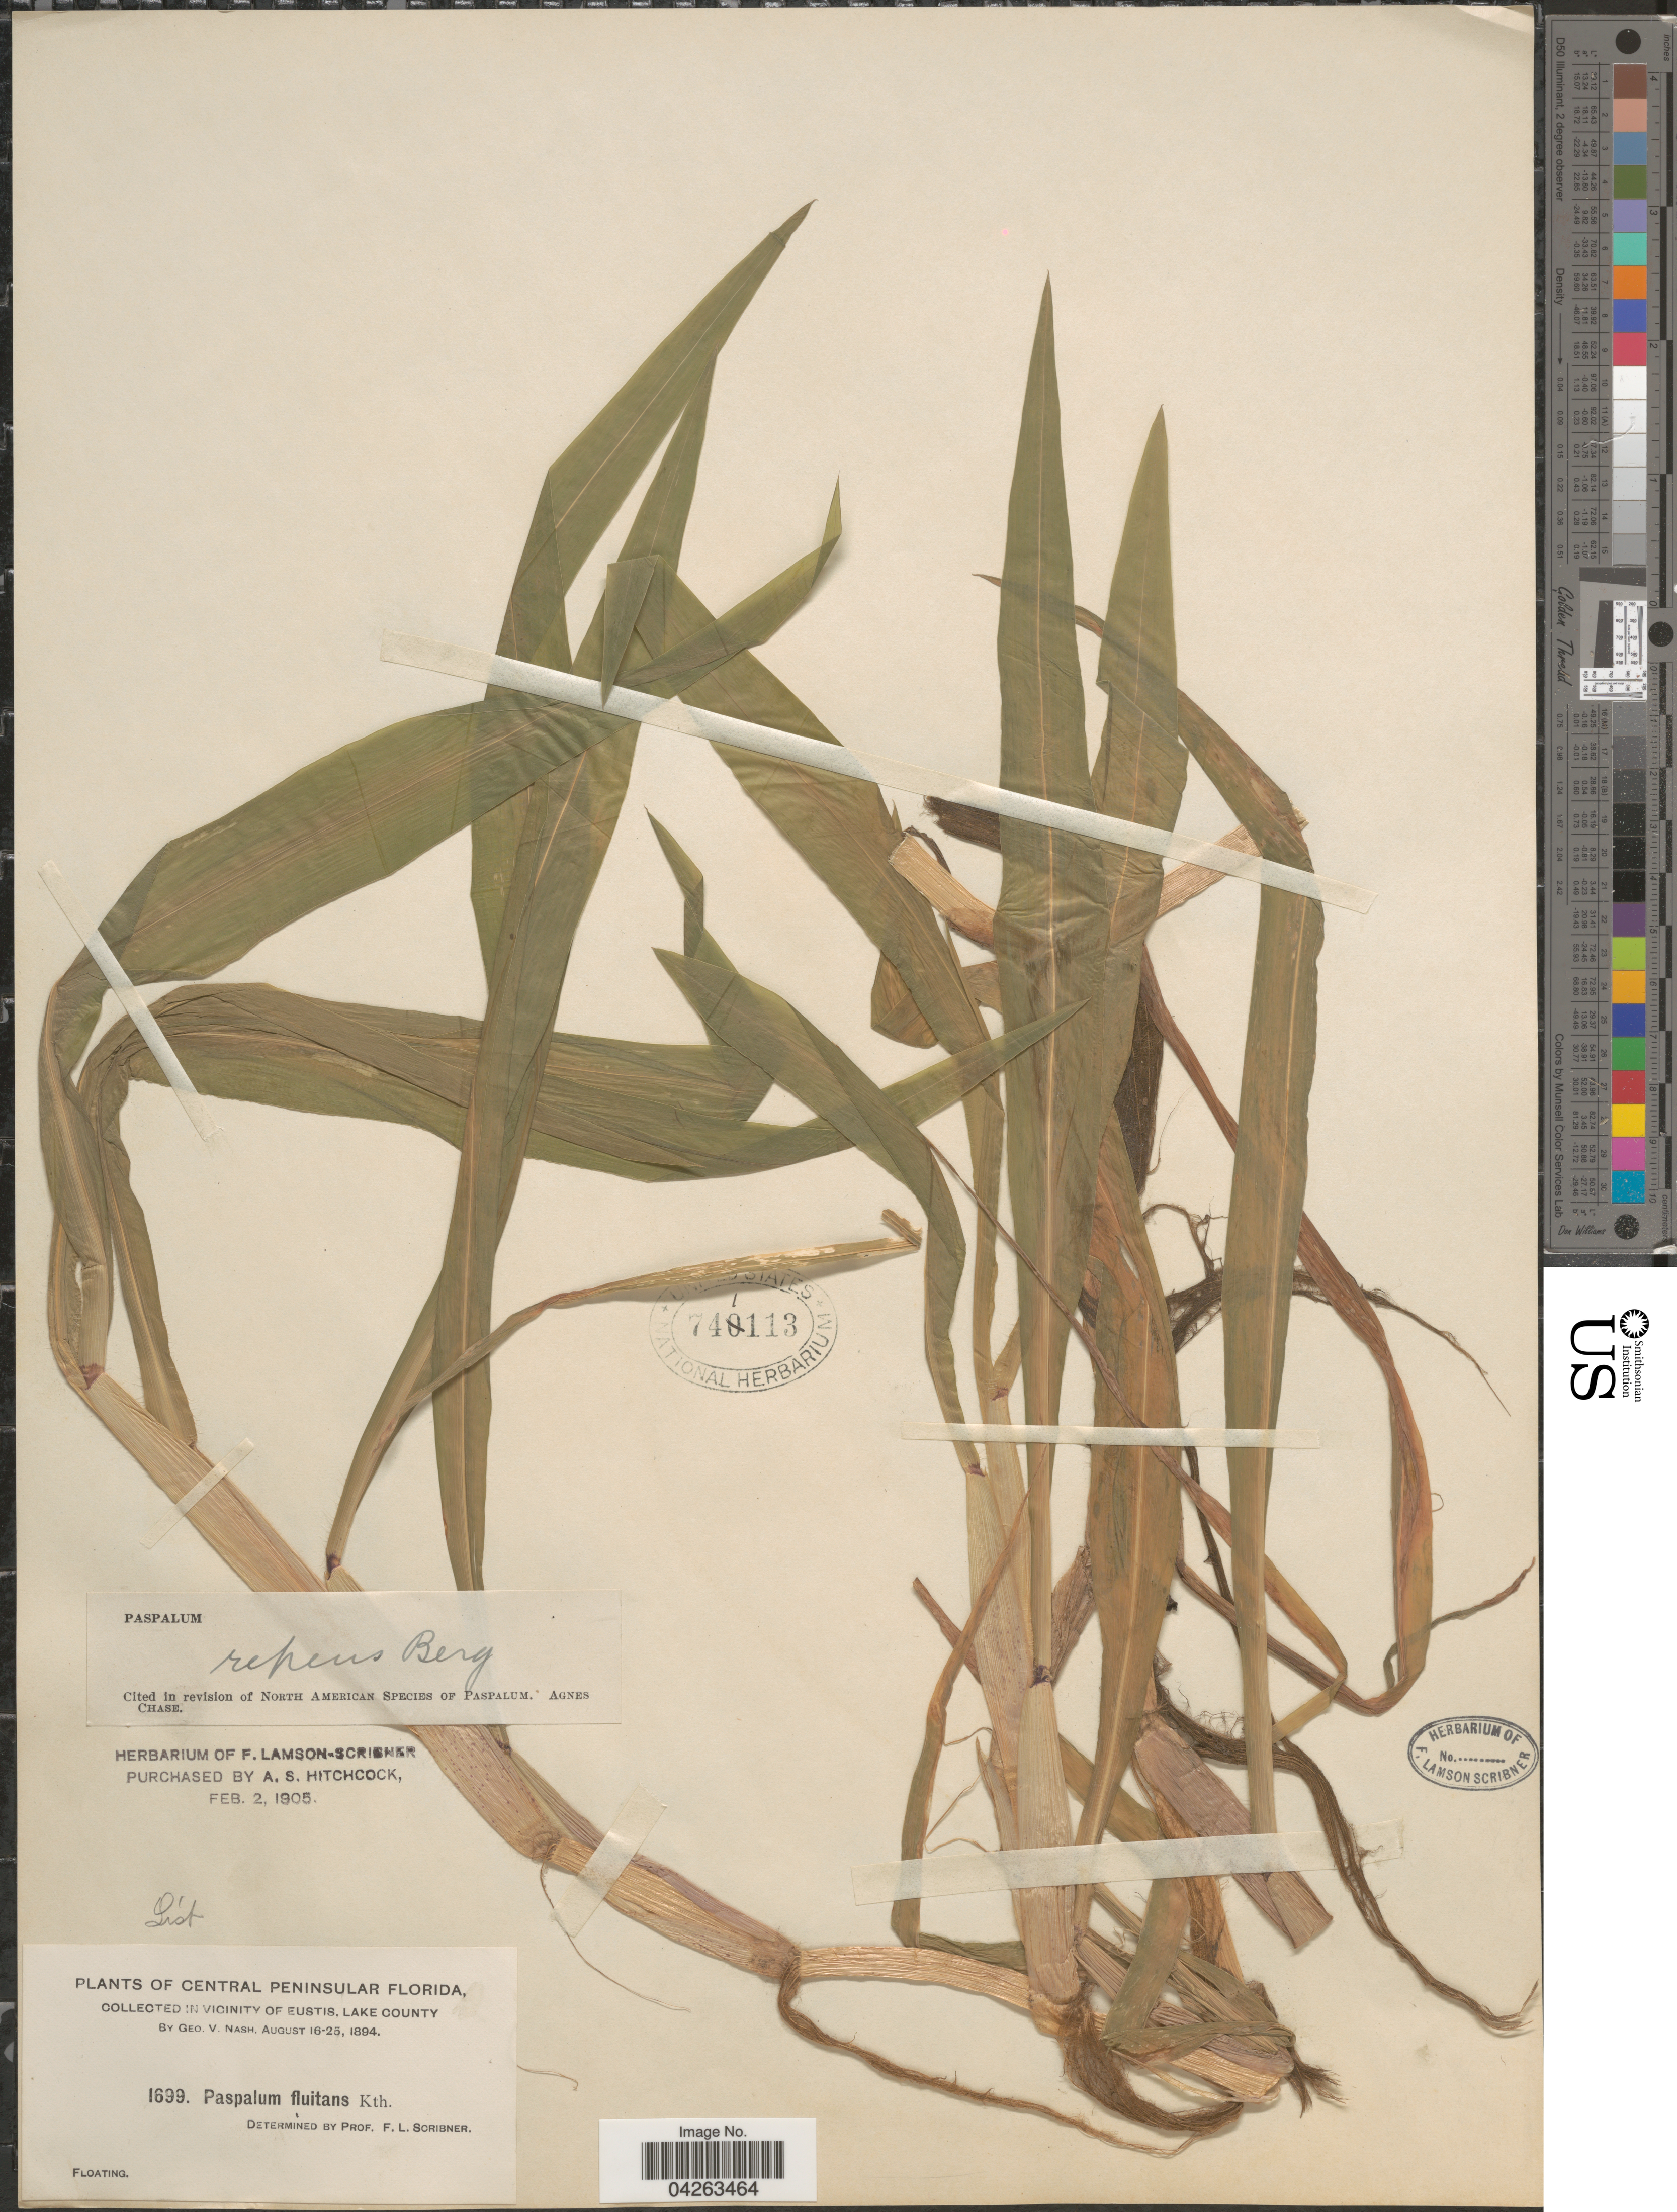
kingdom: Plantae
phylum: Tracheophyta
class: Liliopsida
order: Poales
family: Poaceae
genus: Paspalum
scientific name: Paspalum repens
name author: P.J. Bergius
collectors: G. V. Nash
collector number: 1699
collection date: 1894-08-16/1894-08-25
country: United States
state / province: Florida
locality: Central Peninsular Florida, in vicinity of Eustis, Lake County.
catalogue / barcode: US 741113